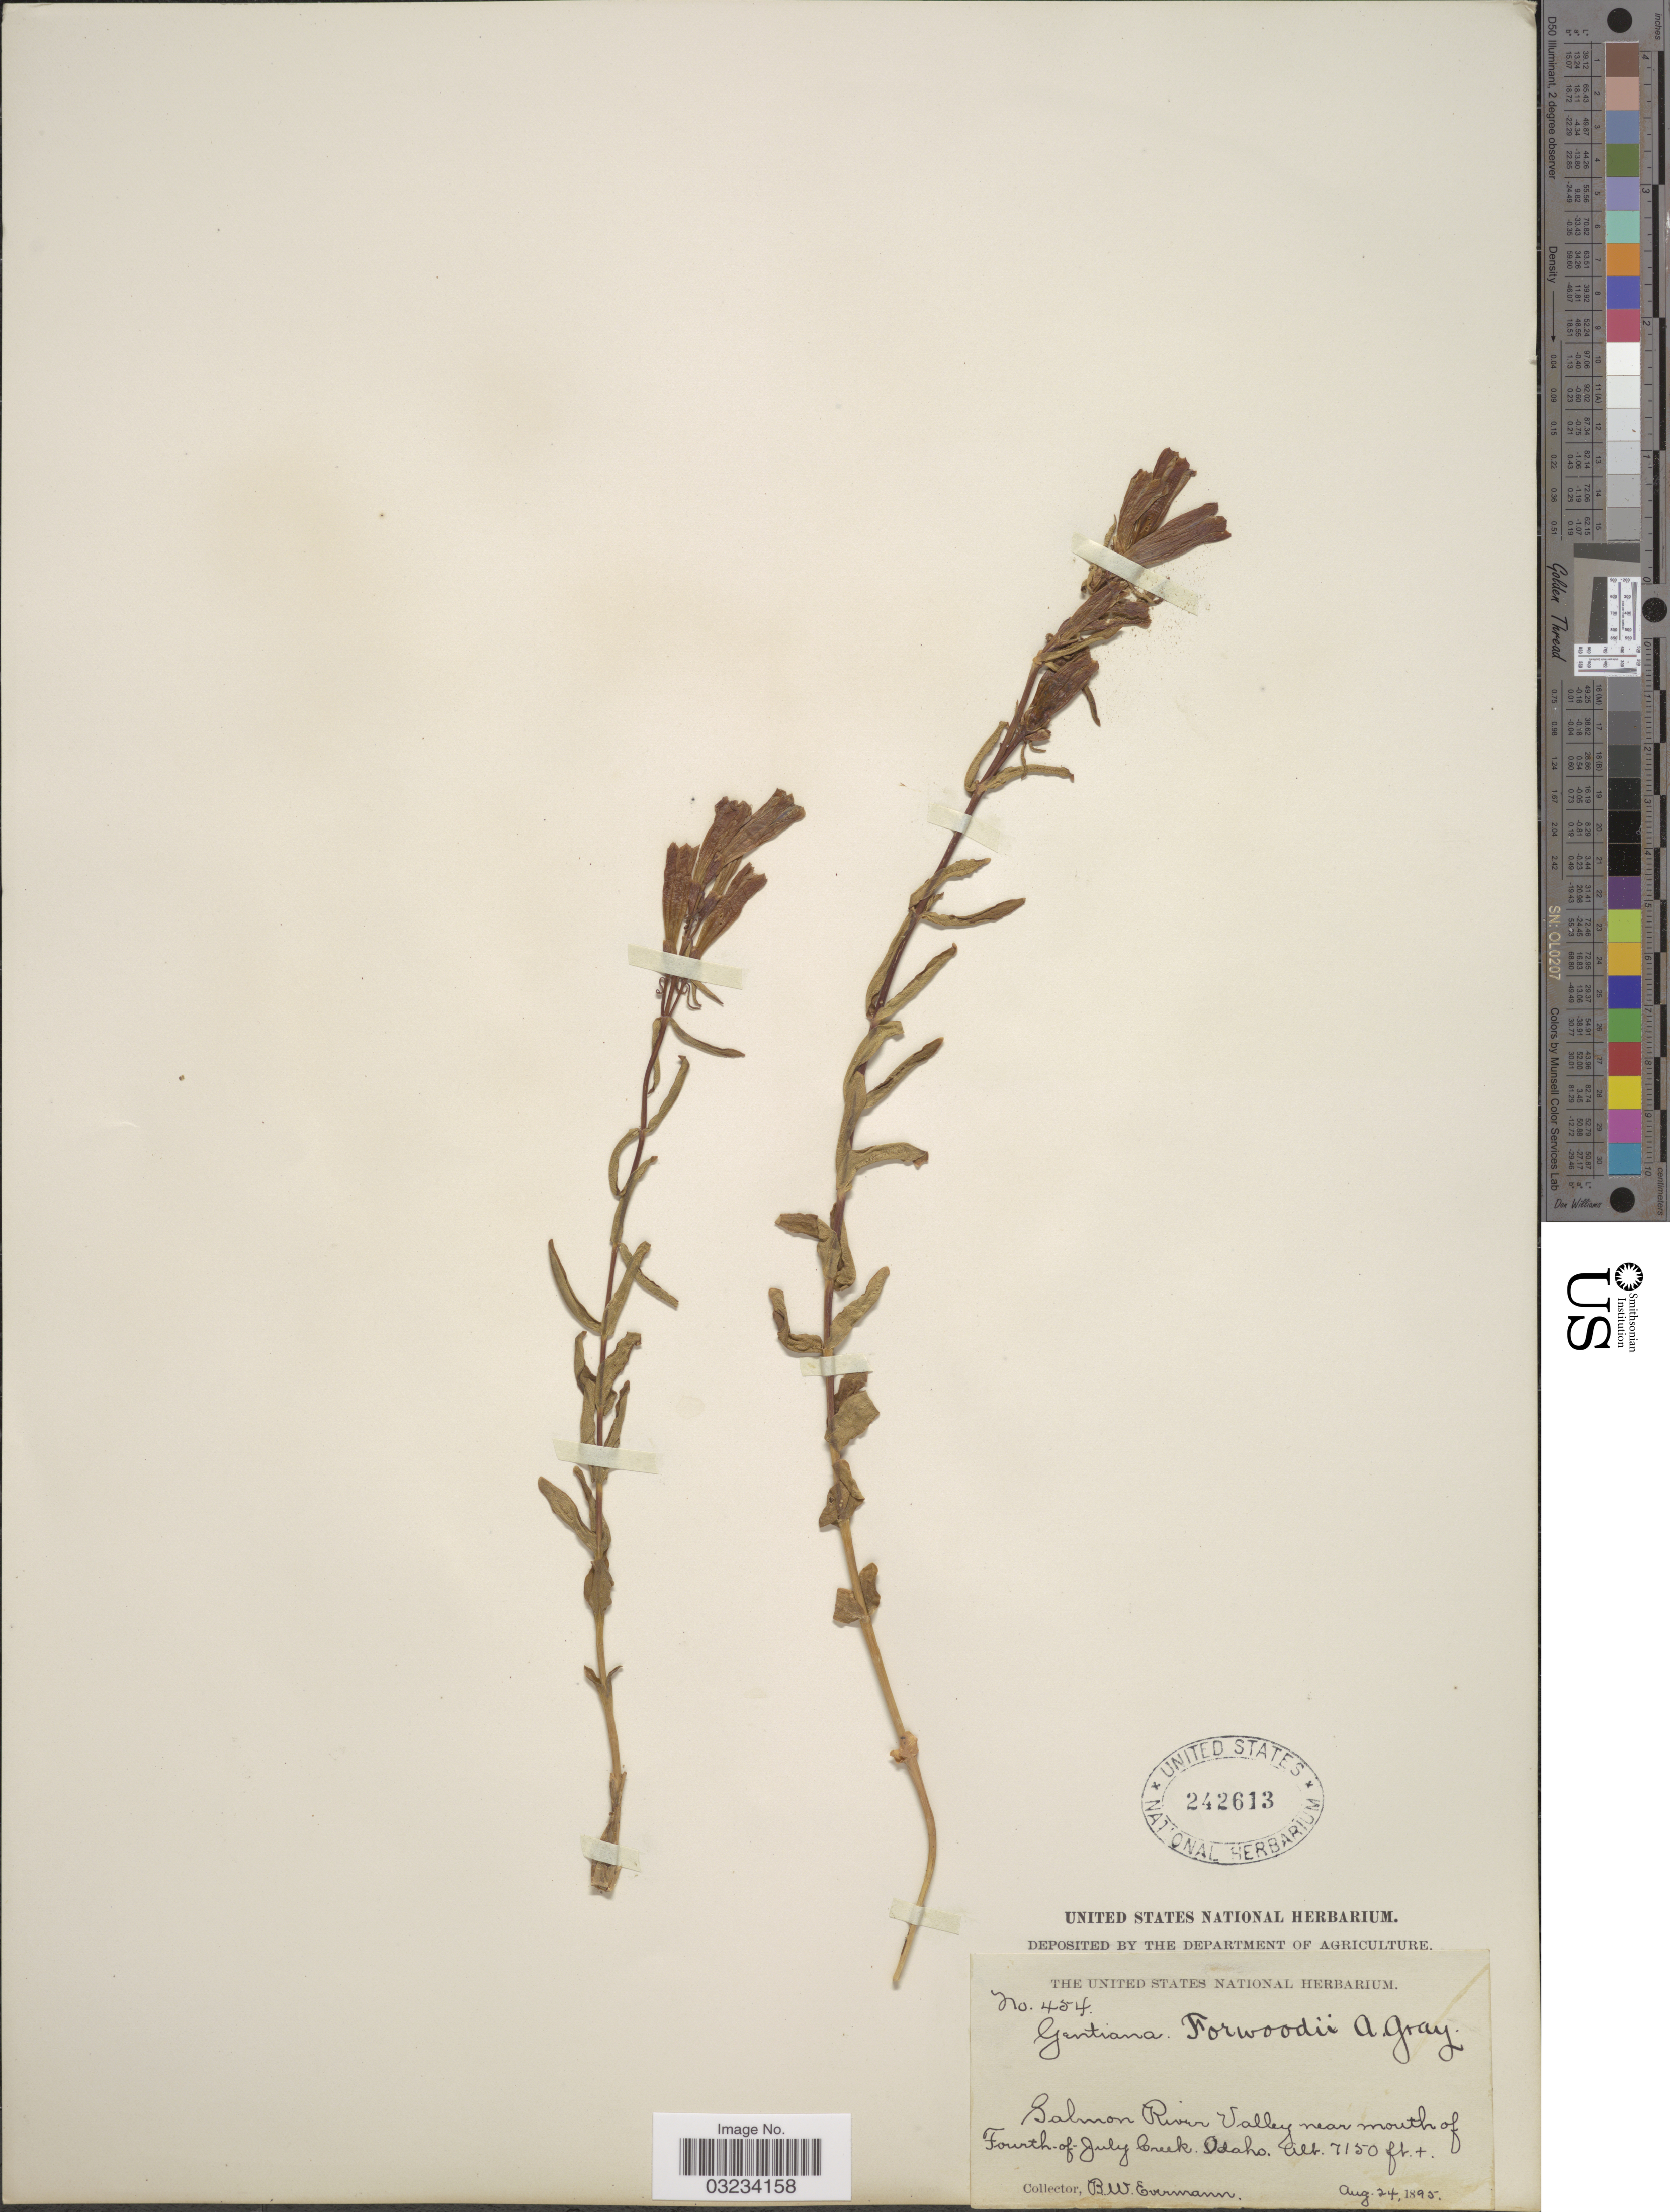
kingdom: Plantae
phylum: Tracheophyta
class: Magnoliopsida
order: Gentianales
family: Gentianaceae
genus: Gentiana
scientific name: Gentiana forwoodii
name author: A. Gray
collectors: B. W. Evermann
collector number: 454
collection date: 1895-08-24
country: United States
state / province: Idaho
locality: Salmon River Valley near mouth of Fourth-of-July Creek.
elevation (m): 2179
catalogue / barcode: US 242613